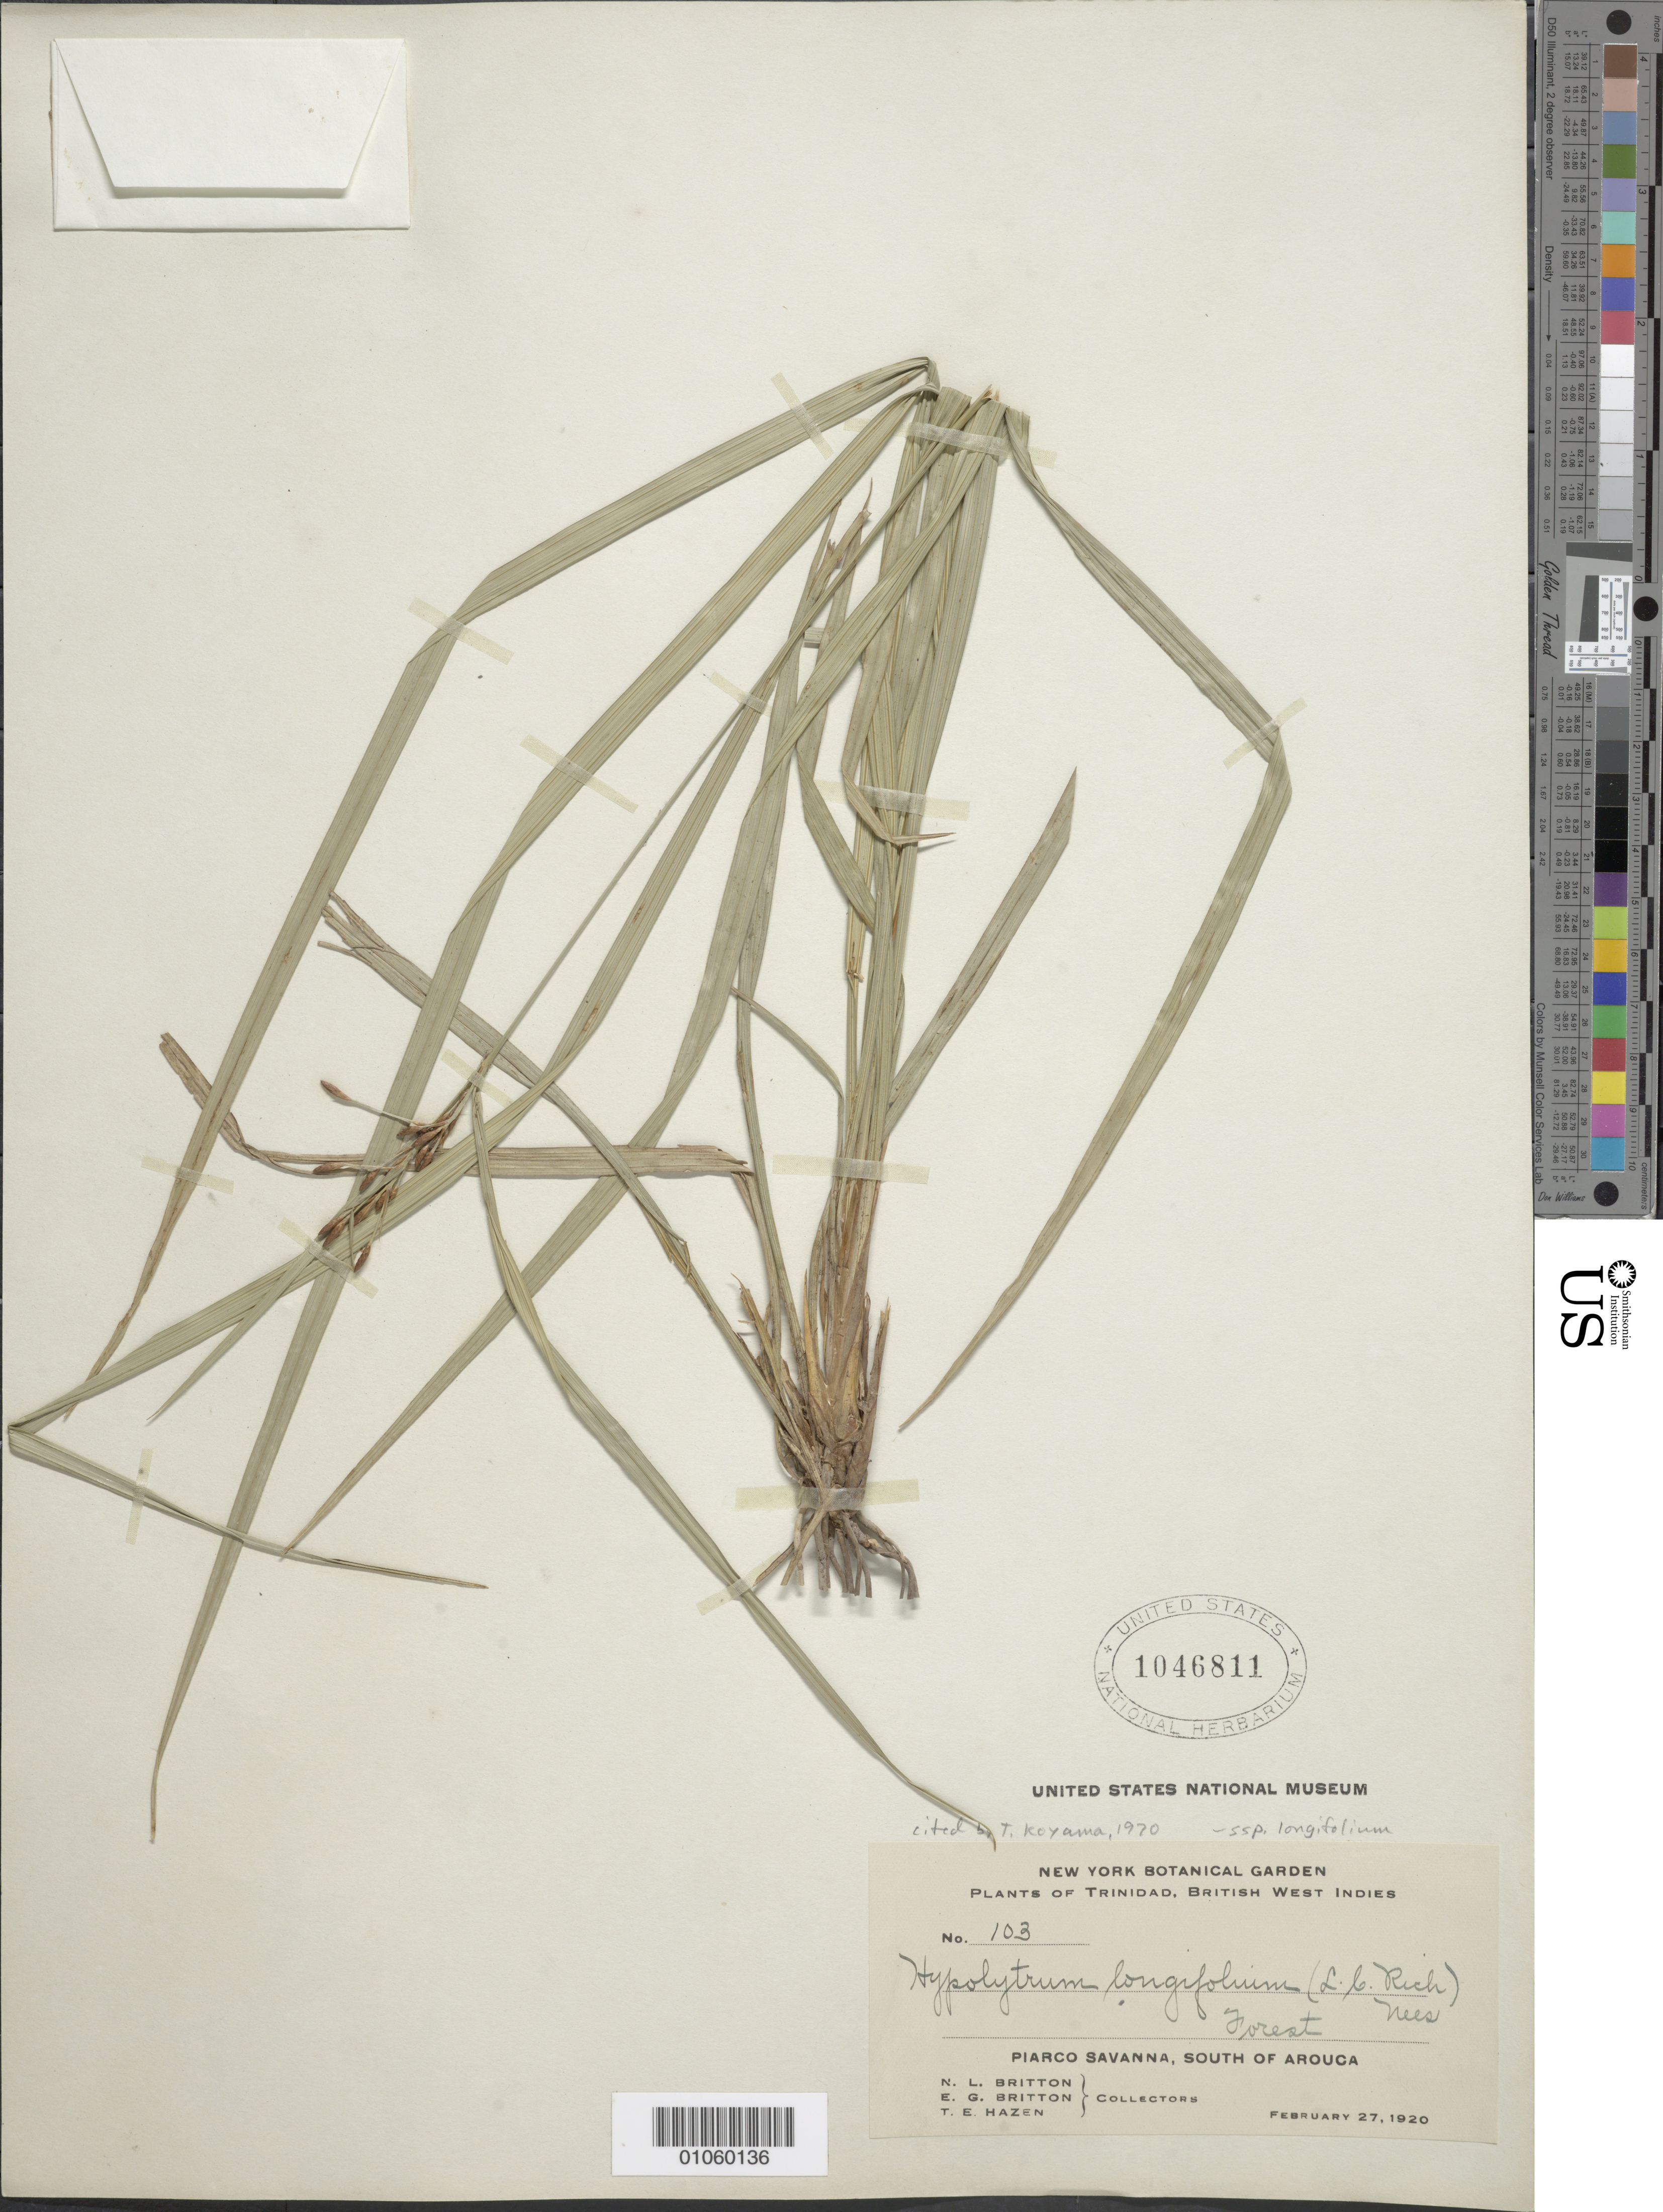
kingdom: Plantae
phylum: Tracheophyta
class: Liliopsida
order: Poales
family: Cyperaceae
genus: Hypolytrum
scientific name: Hypolytrum longifolium subsp. longifolium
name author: (Rich.) Nees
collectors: N. Britton, E. G. Britton & T. E. Hazen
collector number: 103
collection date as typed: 27 Feb 1920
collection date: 1920-02-27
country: Trinidad and Tobago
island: Trinidad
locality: Piarco Savanna, S of Arouca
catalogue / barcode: US 1046811